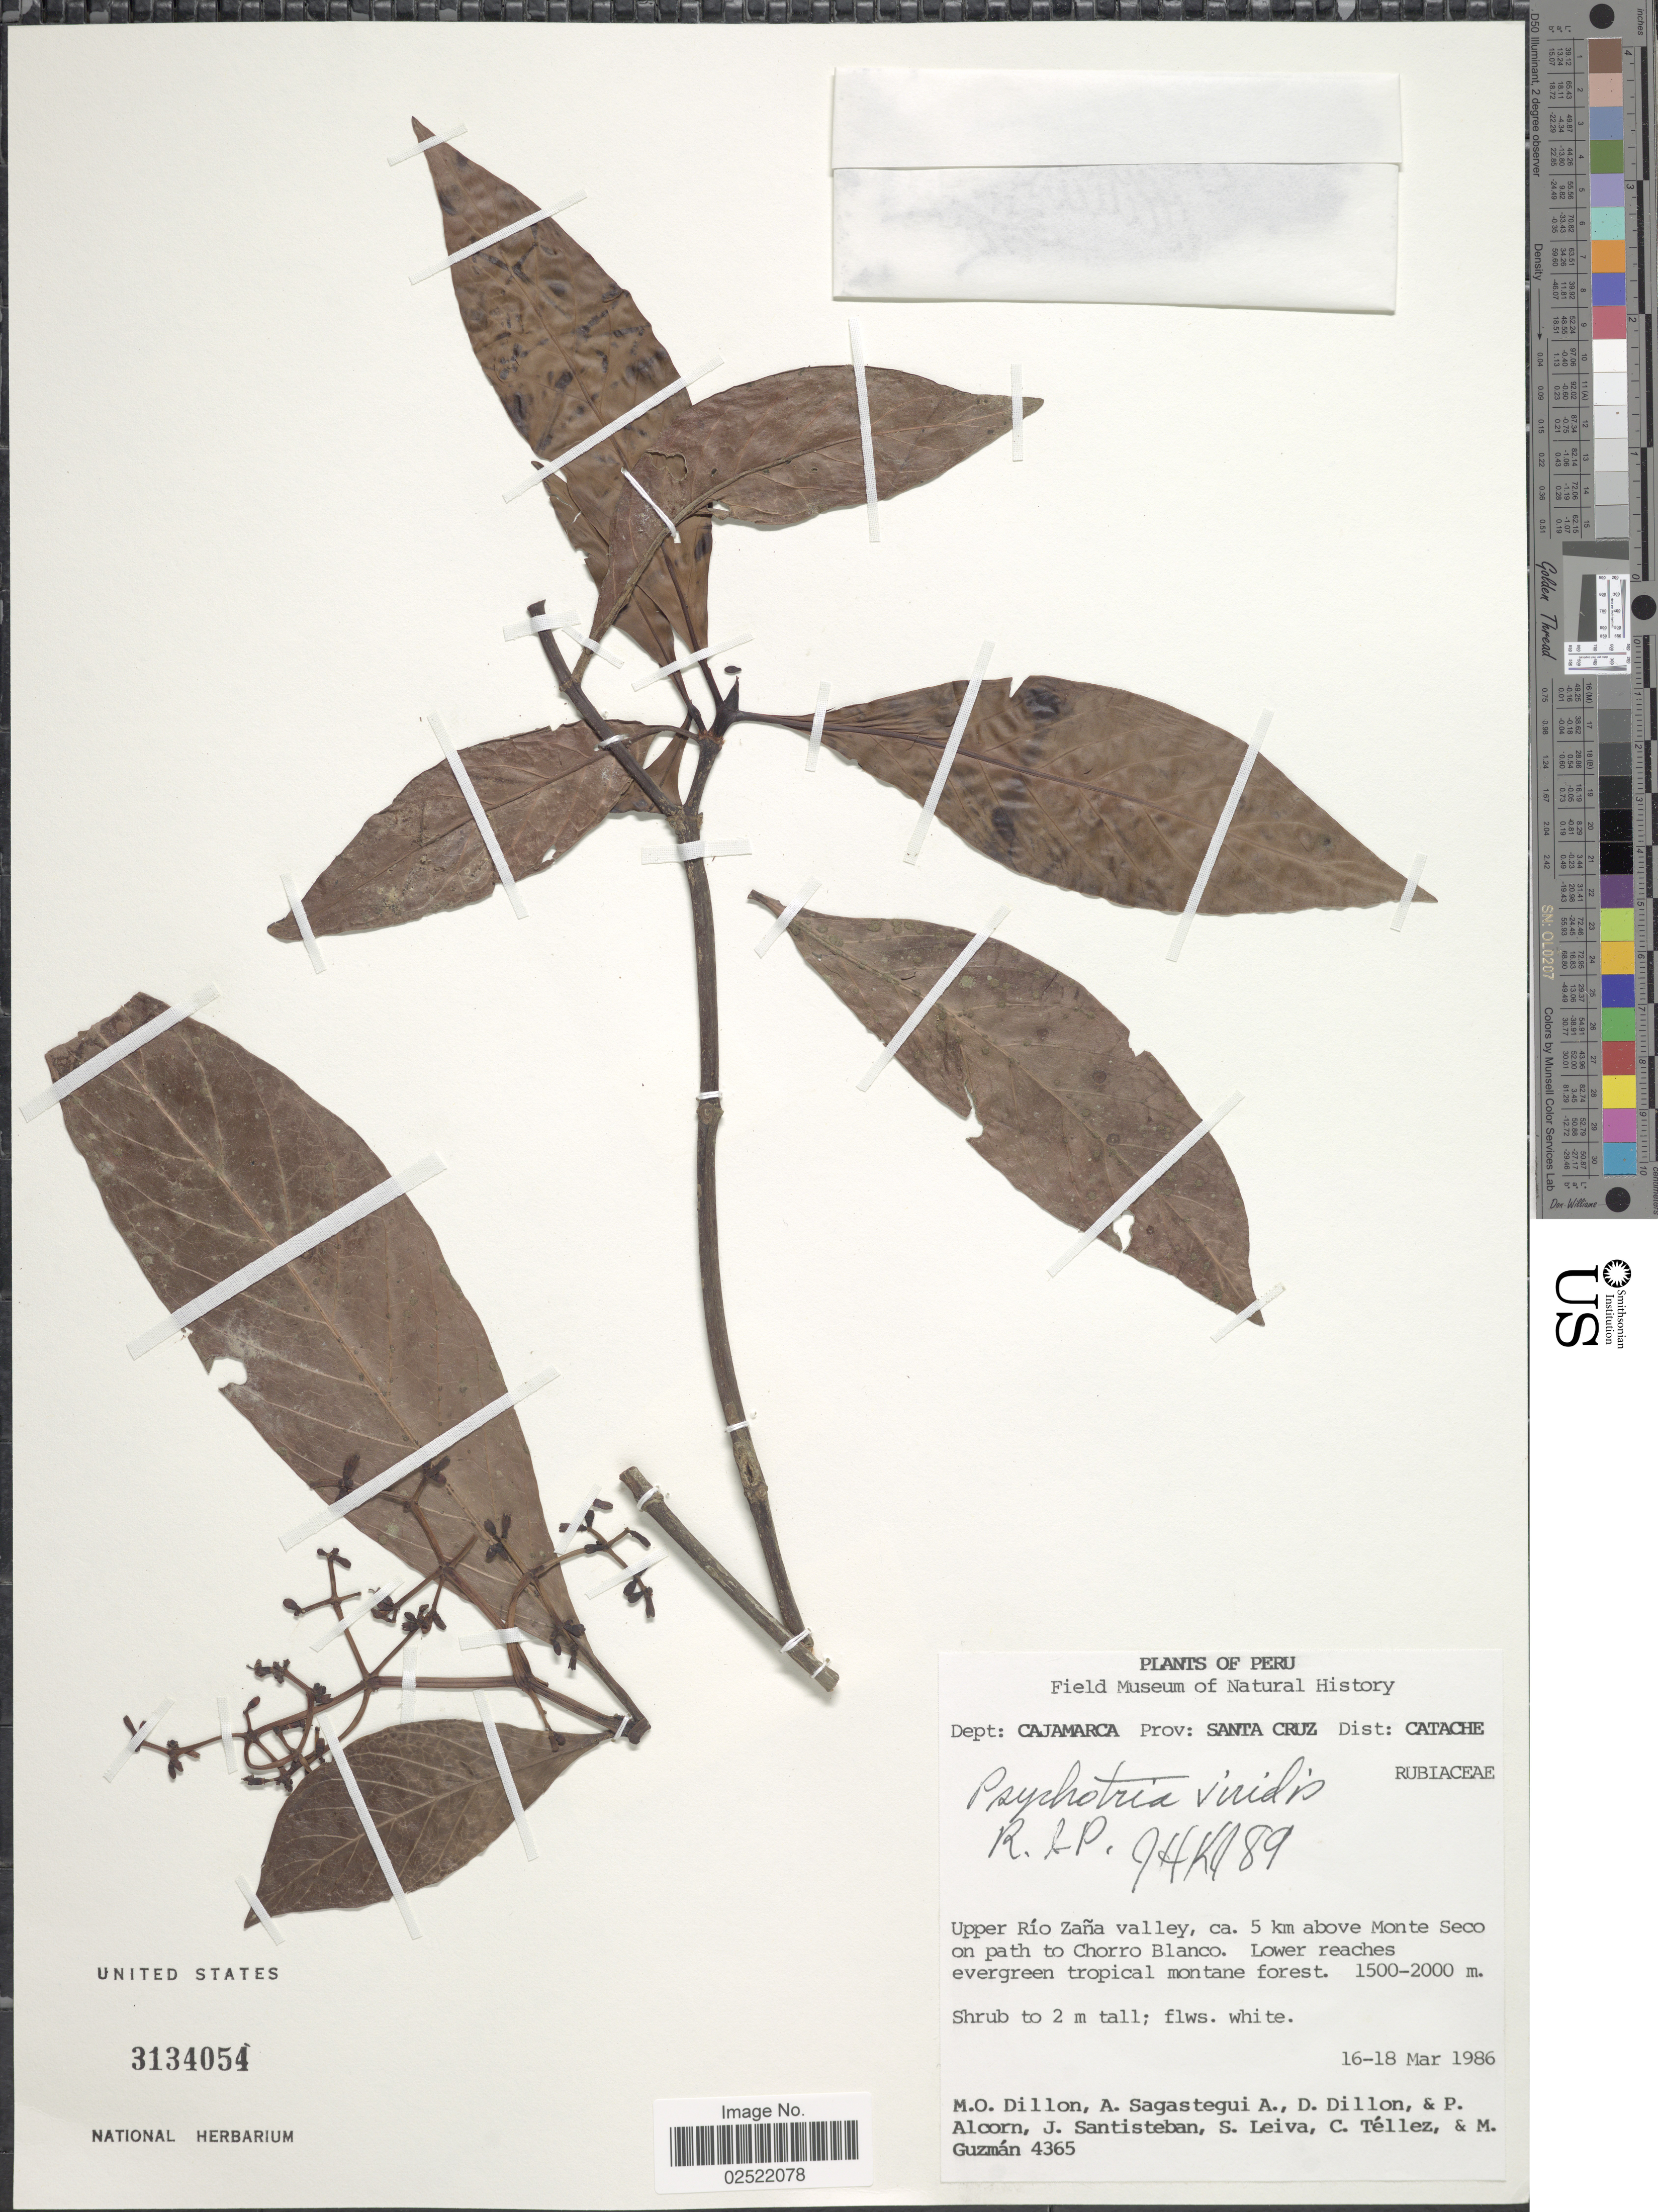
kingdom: Plantae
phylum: Tracheophyta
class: Magnoliopsida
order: Gentianales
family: Rubiaceae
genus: Psychotria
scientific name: Psychotria viridis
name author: Ruiz & Pav.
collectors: M. O. Dillon, A. Sagástegui A., D. Dillon, P. Alcorn & et al.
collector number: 4365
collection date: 1986-03-16/1986-03-18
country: Peru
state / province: Cajamarca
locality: Dept: Cajamarca. Prov: Santa Cruz. Dist: Catache. Upper Rio Zana valley, ca. 5 km above Monte Seco on path to Chorro Blanco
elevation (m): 1500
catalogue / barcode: US 3134054